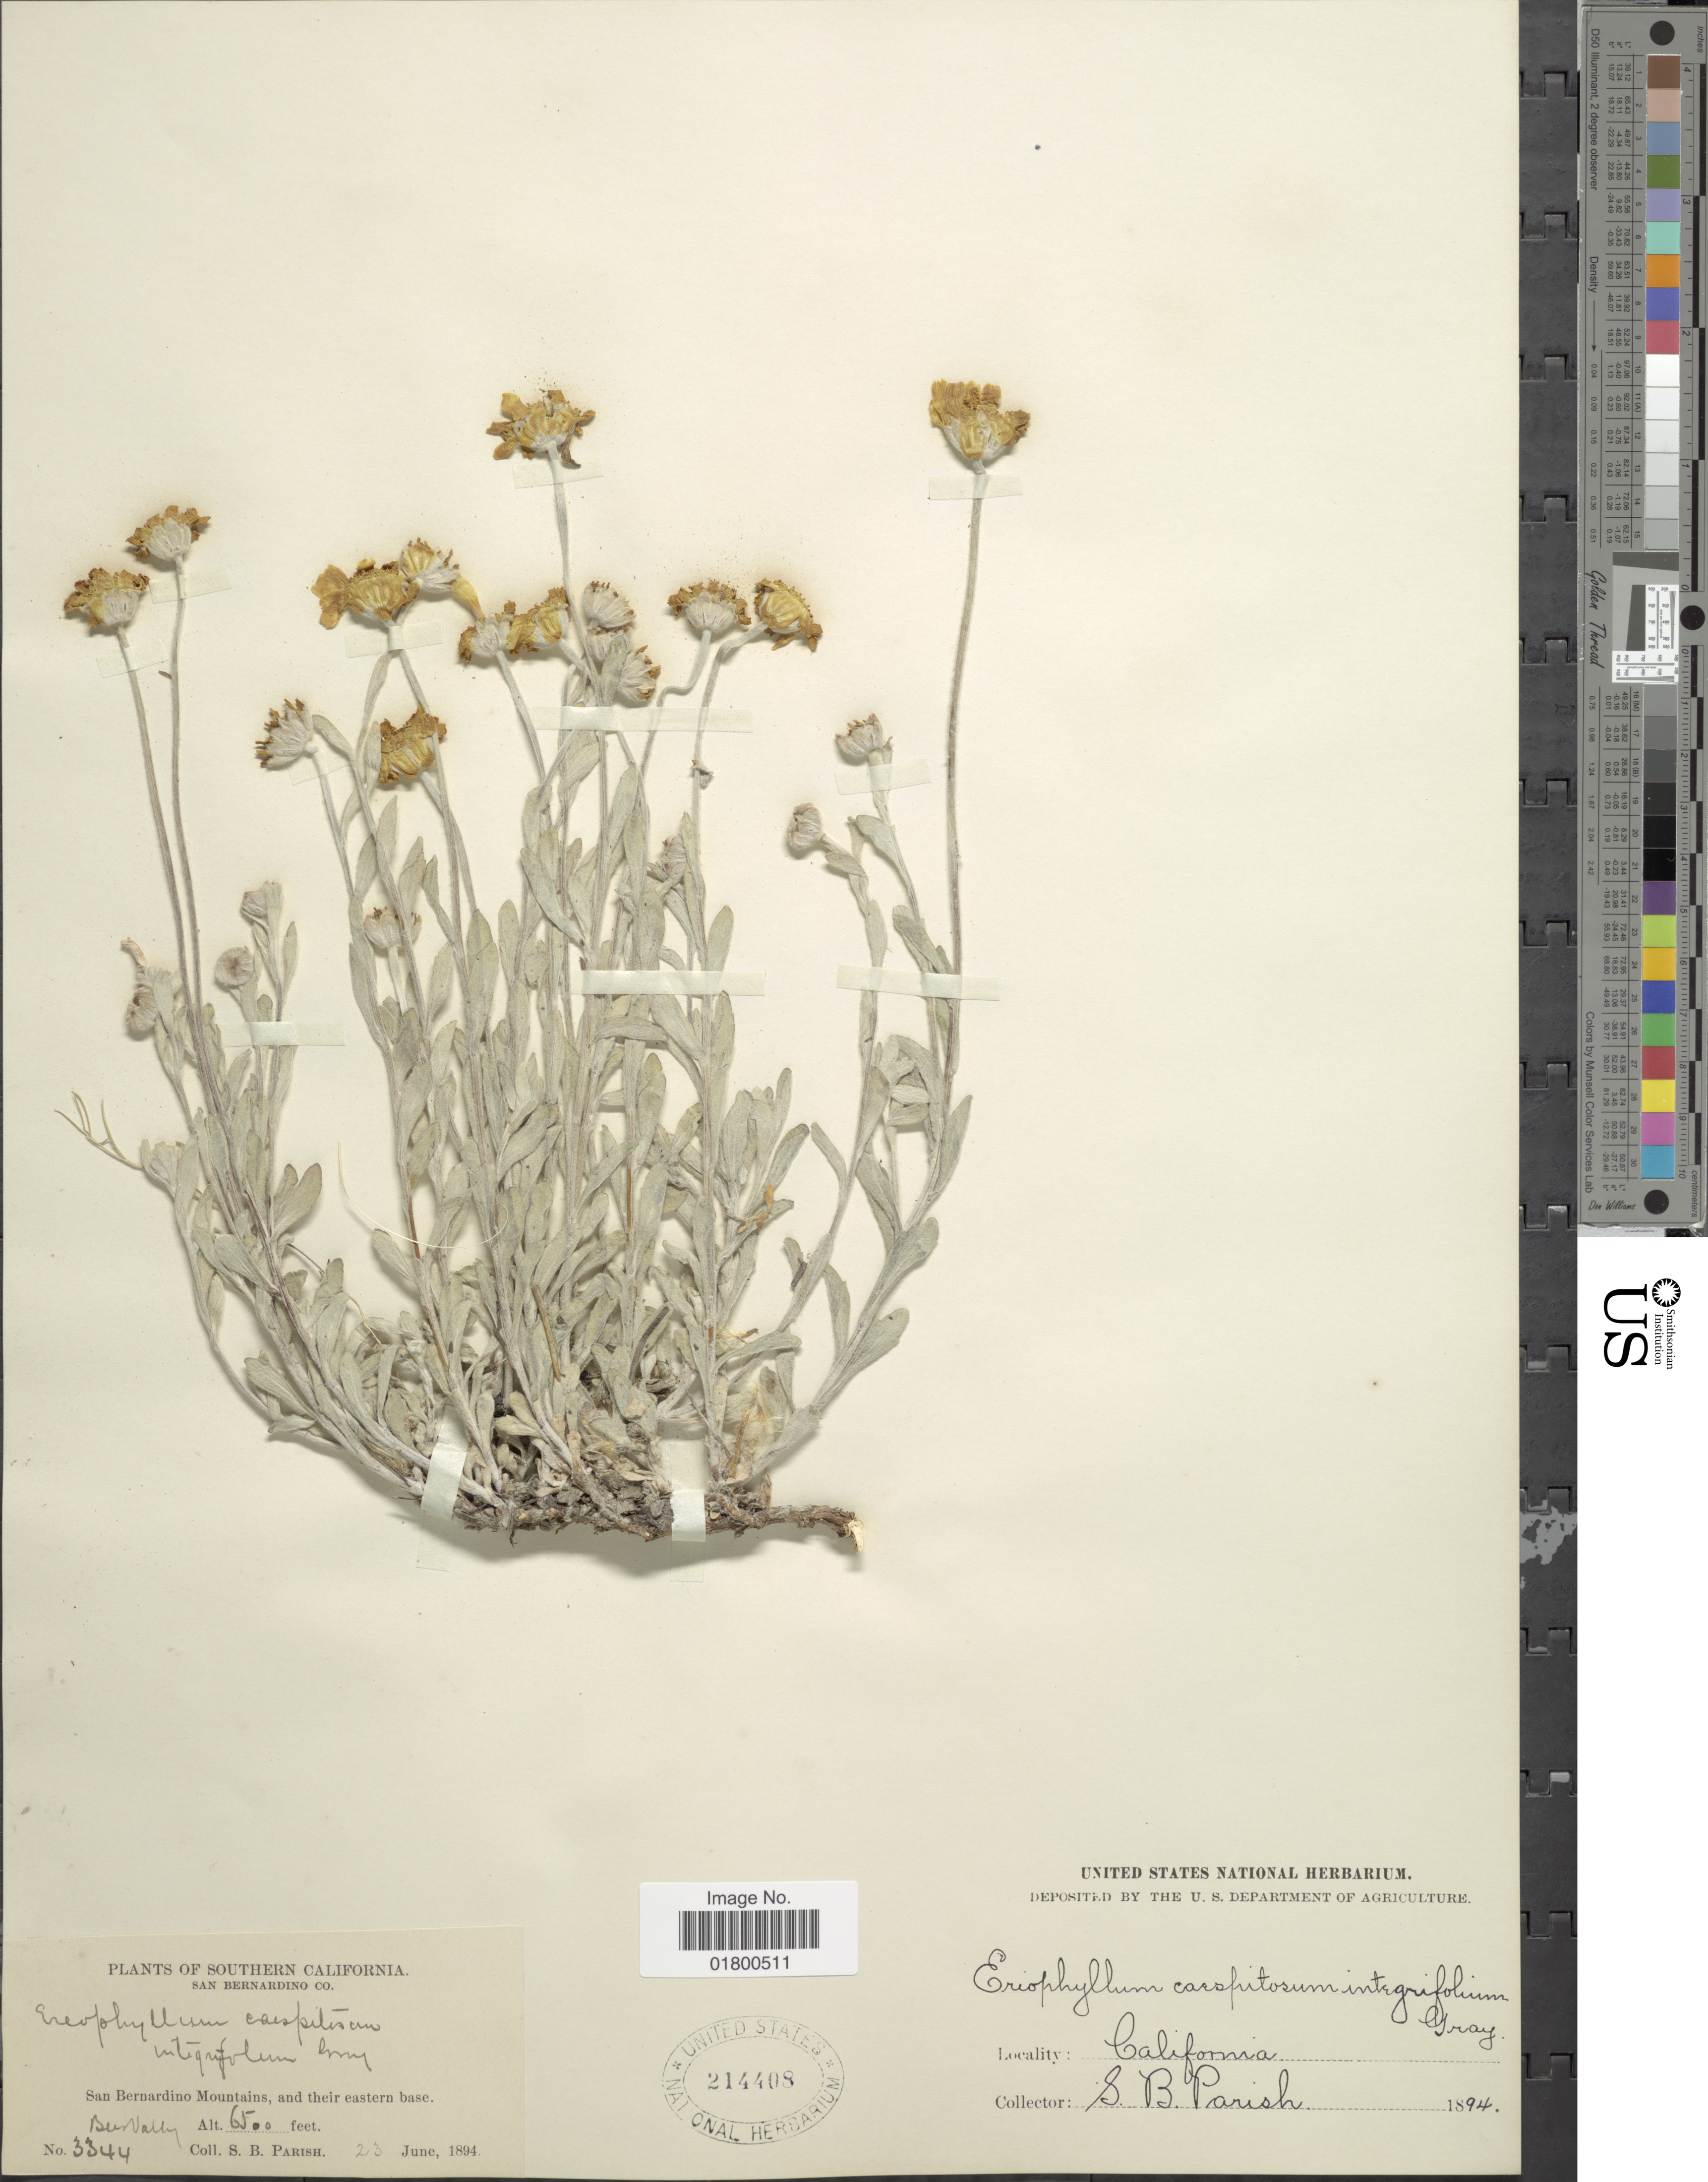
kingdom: Plantae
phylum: Tracheophyta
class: Magnoliopsida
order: Asterales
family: Asteraceae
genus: Eriophyllum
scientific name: Eriophyllum obovatum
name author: Greene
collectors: S. B. Parish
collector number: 3344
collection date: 1894-06-23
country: United States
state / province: California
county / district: San Bernardino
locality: Southern California, San Bernardino Co., San Bernardino Mountains, and their eastern base , Beer Valley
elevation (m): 1981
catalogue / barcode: US 214408